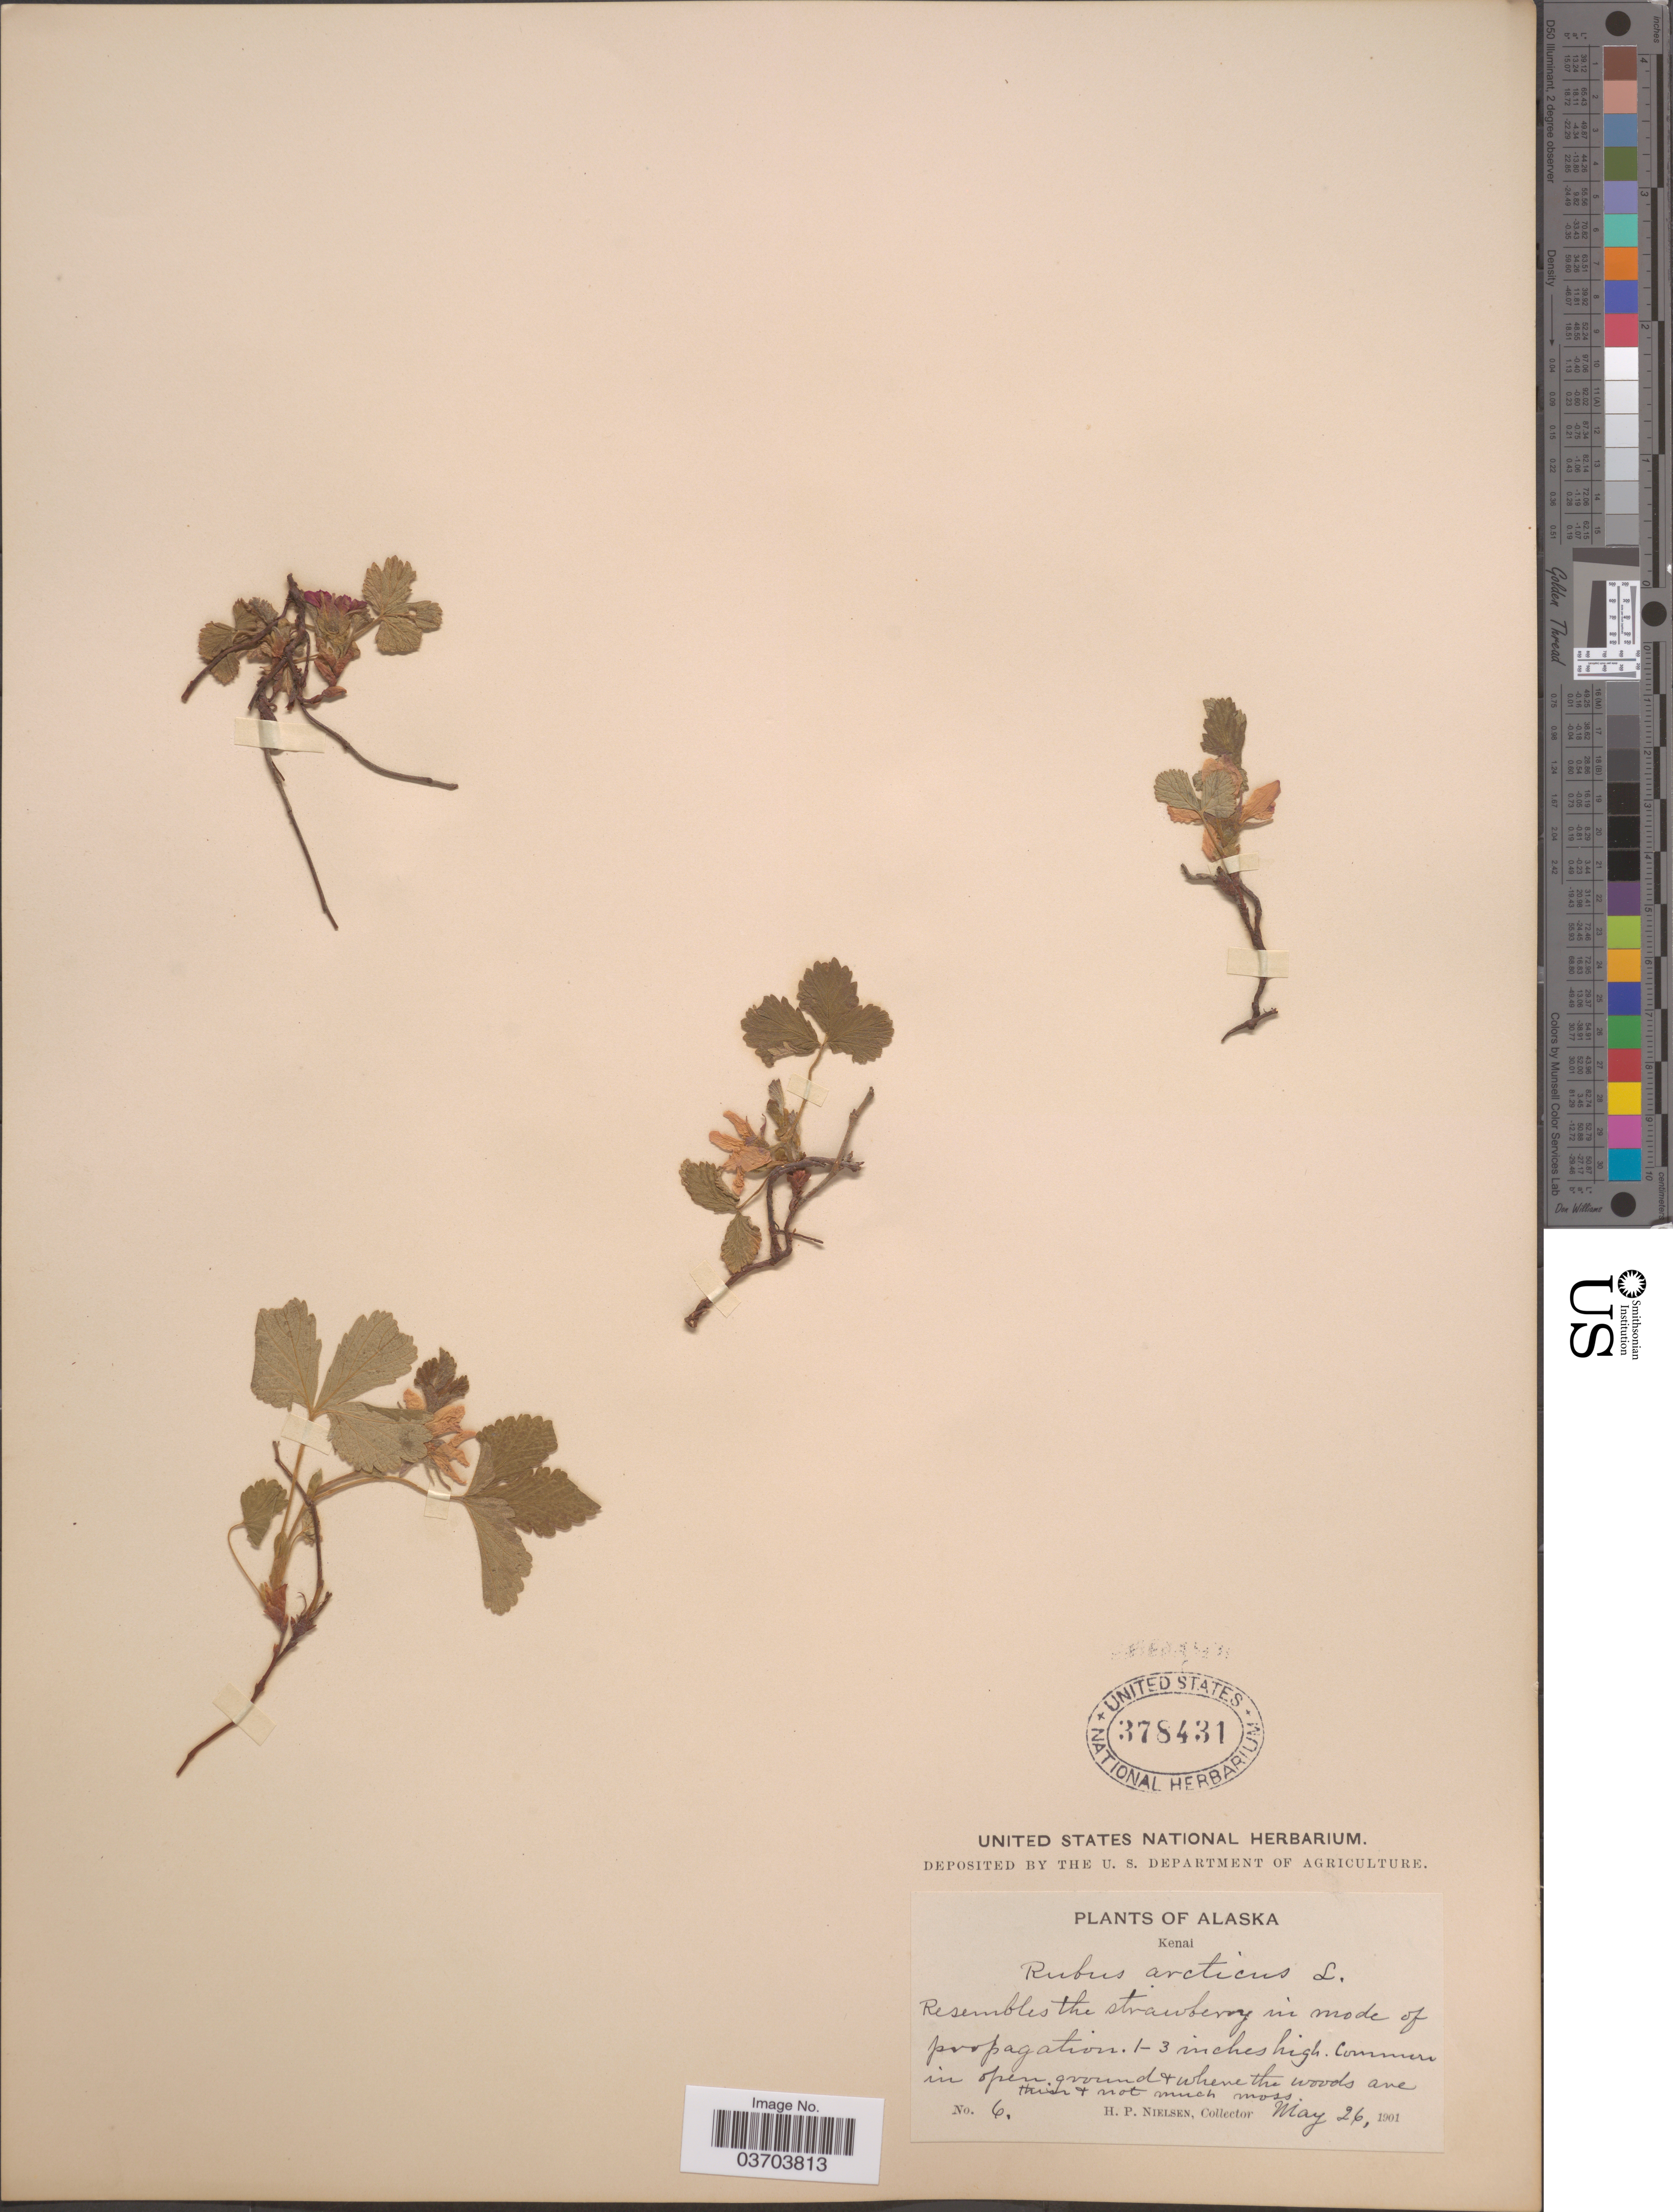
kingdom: Plantae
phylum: Tracheophyta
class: Magnoliopsida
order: Rosales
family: Rosaceae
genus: Rubus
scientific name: Rubus acaulis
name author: Michx.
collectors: H. P. Nielsen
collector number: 6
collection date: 1901-05-26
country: United States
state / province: Alaska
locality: Kenai.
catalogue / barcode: US 378431